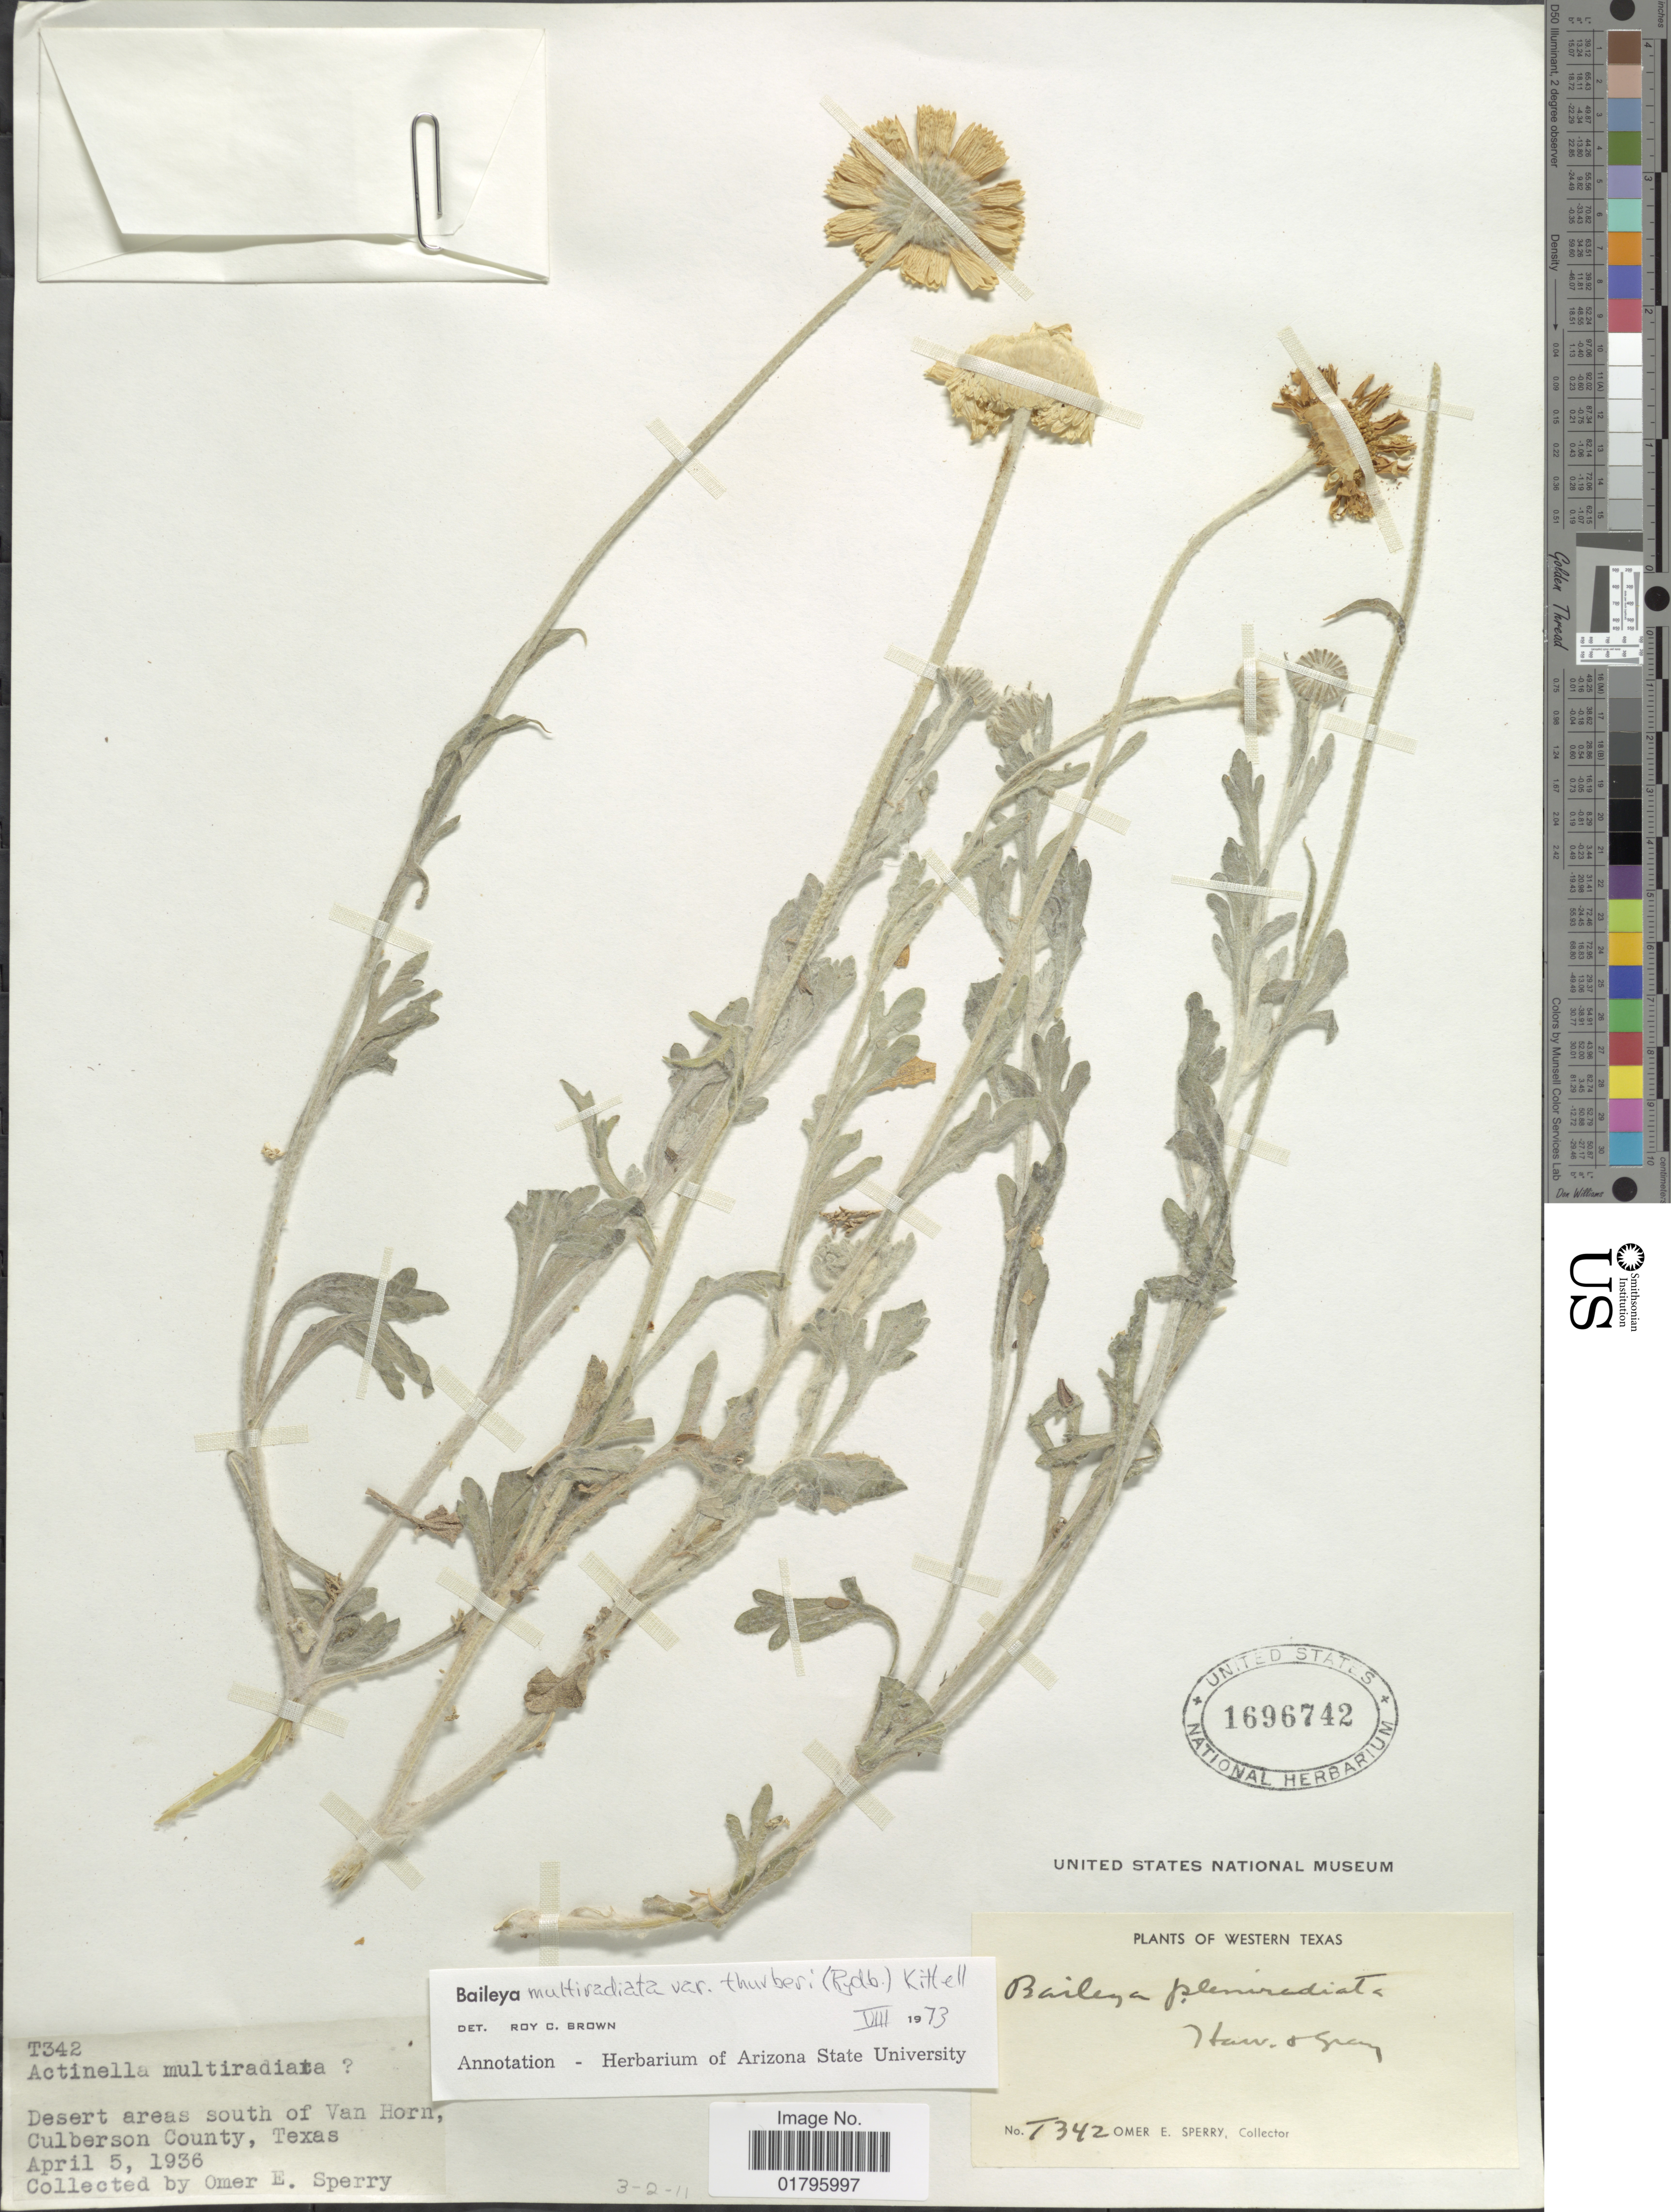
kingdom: Plantae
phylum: Tracheophyta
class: Magnoliopsida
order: Asterales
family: Asteraceae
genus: Baileya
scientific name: Baileya multiradiata var. thurberi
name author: (Rydb.) Kittell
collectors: O. E. Sperry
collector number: T342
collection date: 1936-04-05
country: United States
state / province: Texas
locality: Western Texas. Desert areas south of Van Horn, Culberson County, Texas,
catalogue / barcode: US 1696742